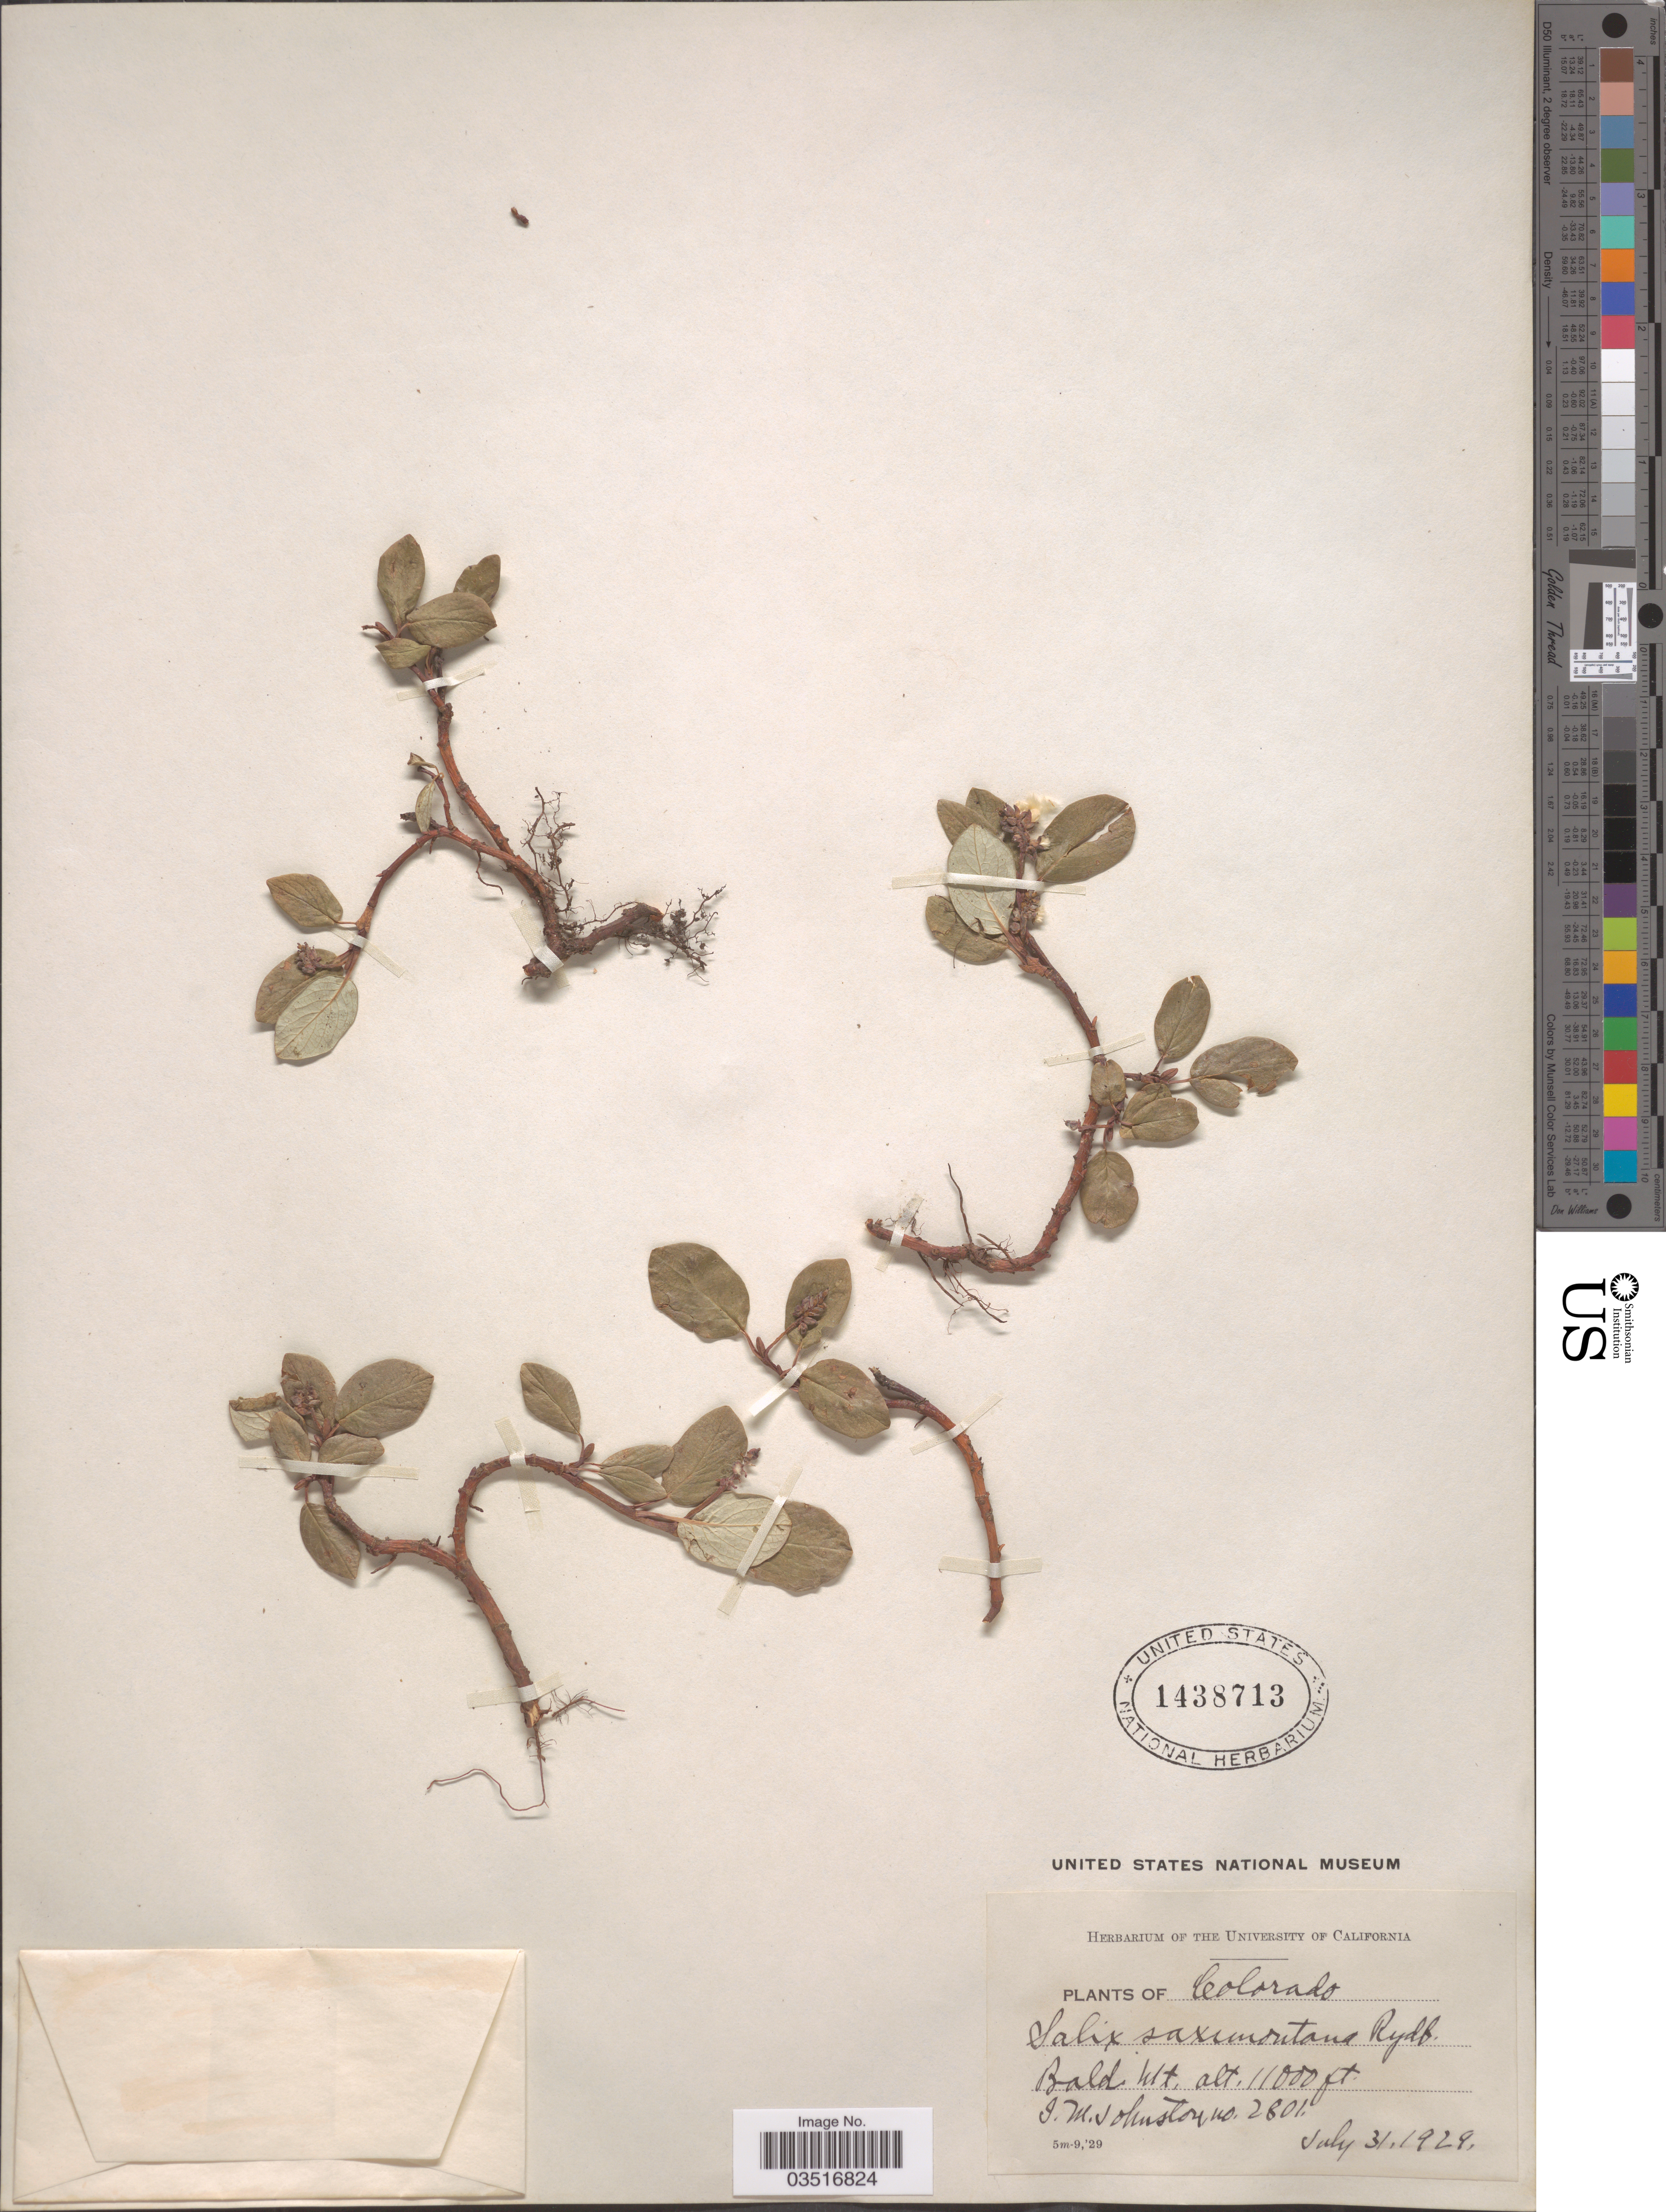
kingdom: Plantae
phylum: Tracheophyta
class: Magnoliopsida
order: Malpighiales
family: Salicaceae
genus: Salix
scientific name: Salix saximontana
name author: Rydb.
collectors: I.M. Johnston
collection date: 1929-07-31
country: United States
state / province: Colorado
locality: Bald Mt.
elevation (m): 3353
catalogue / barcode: US 1438713